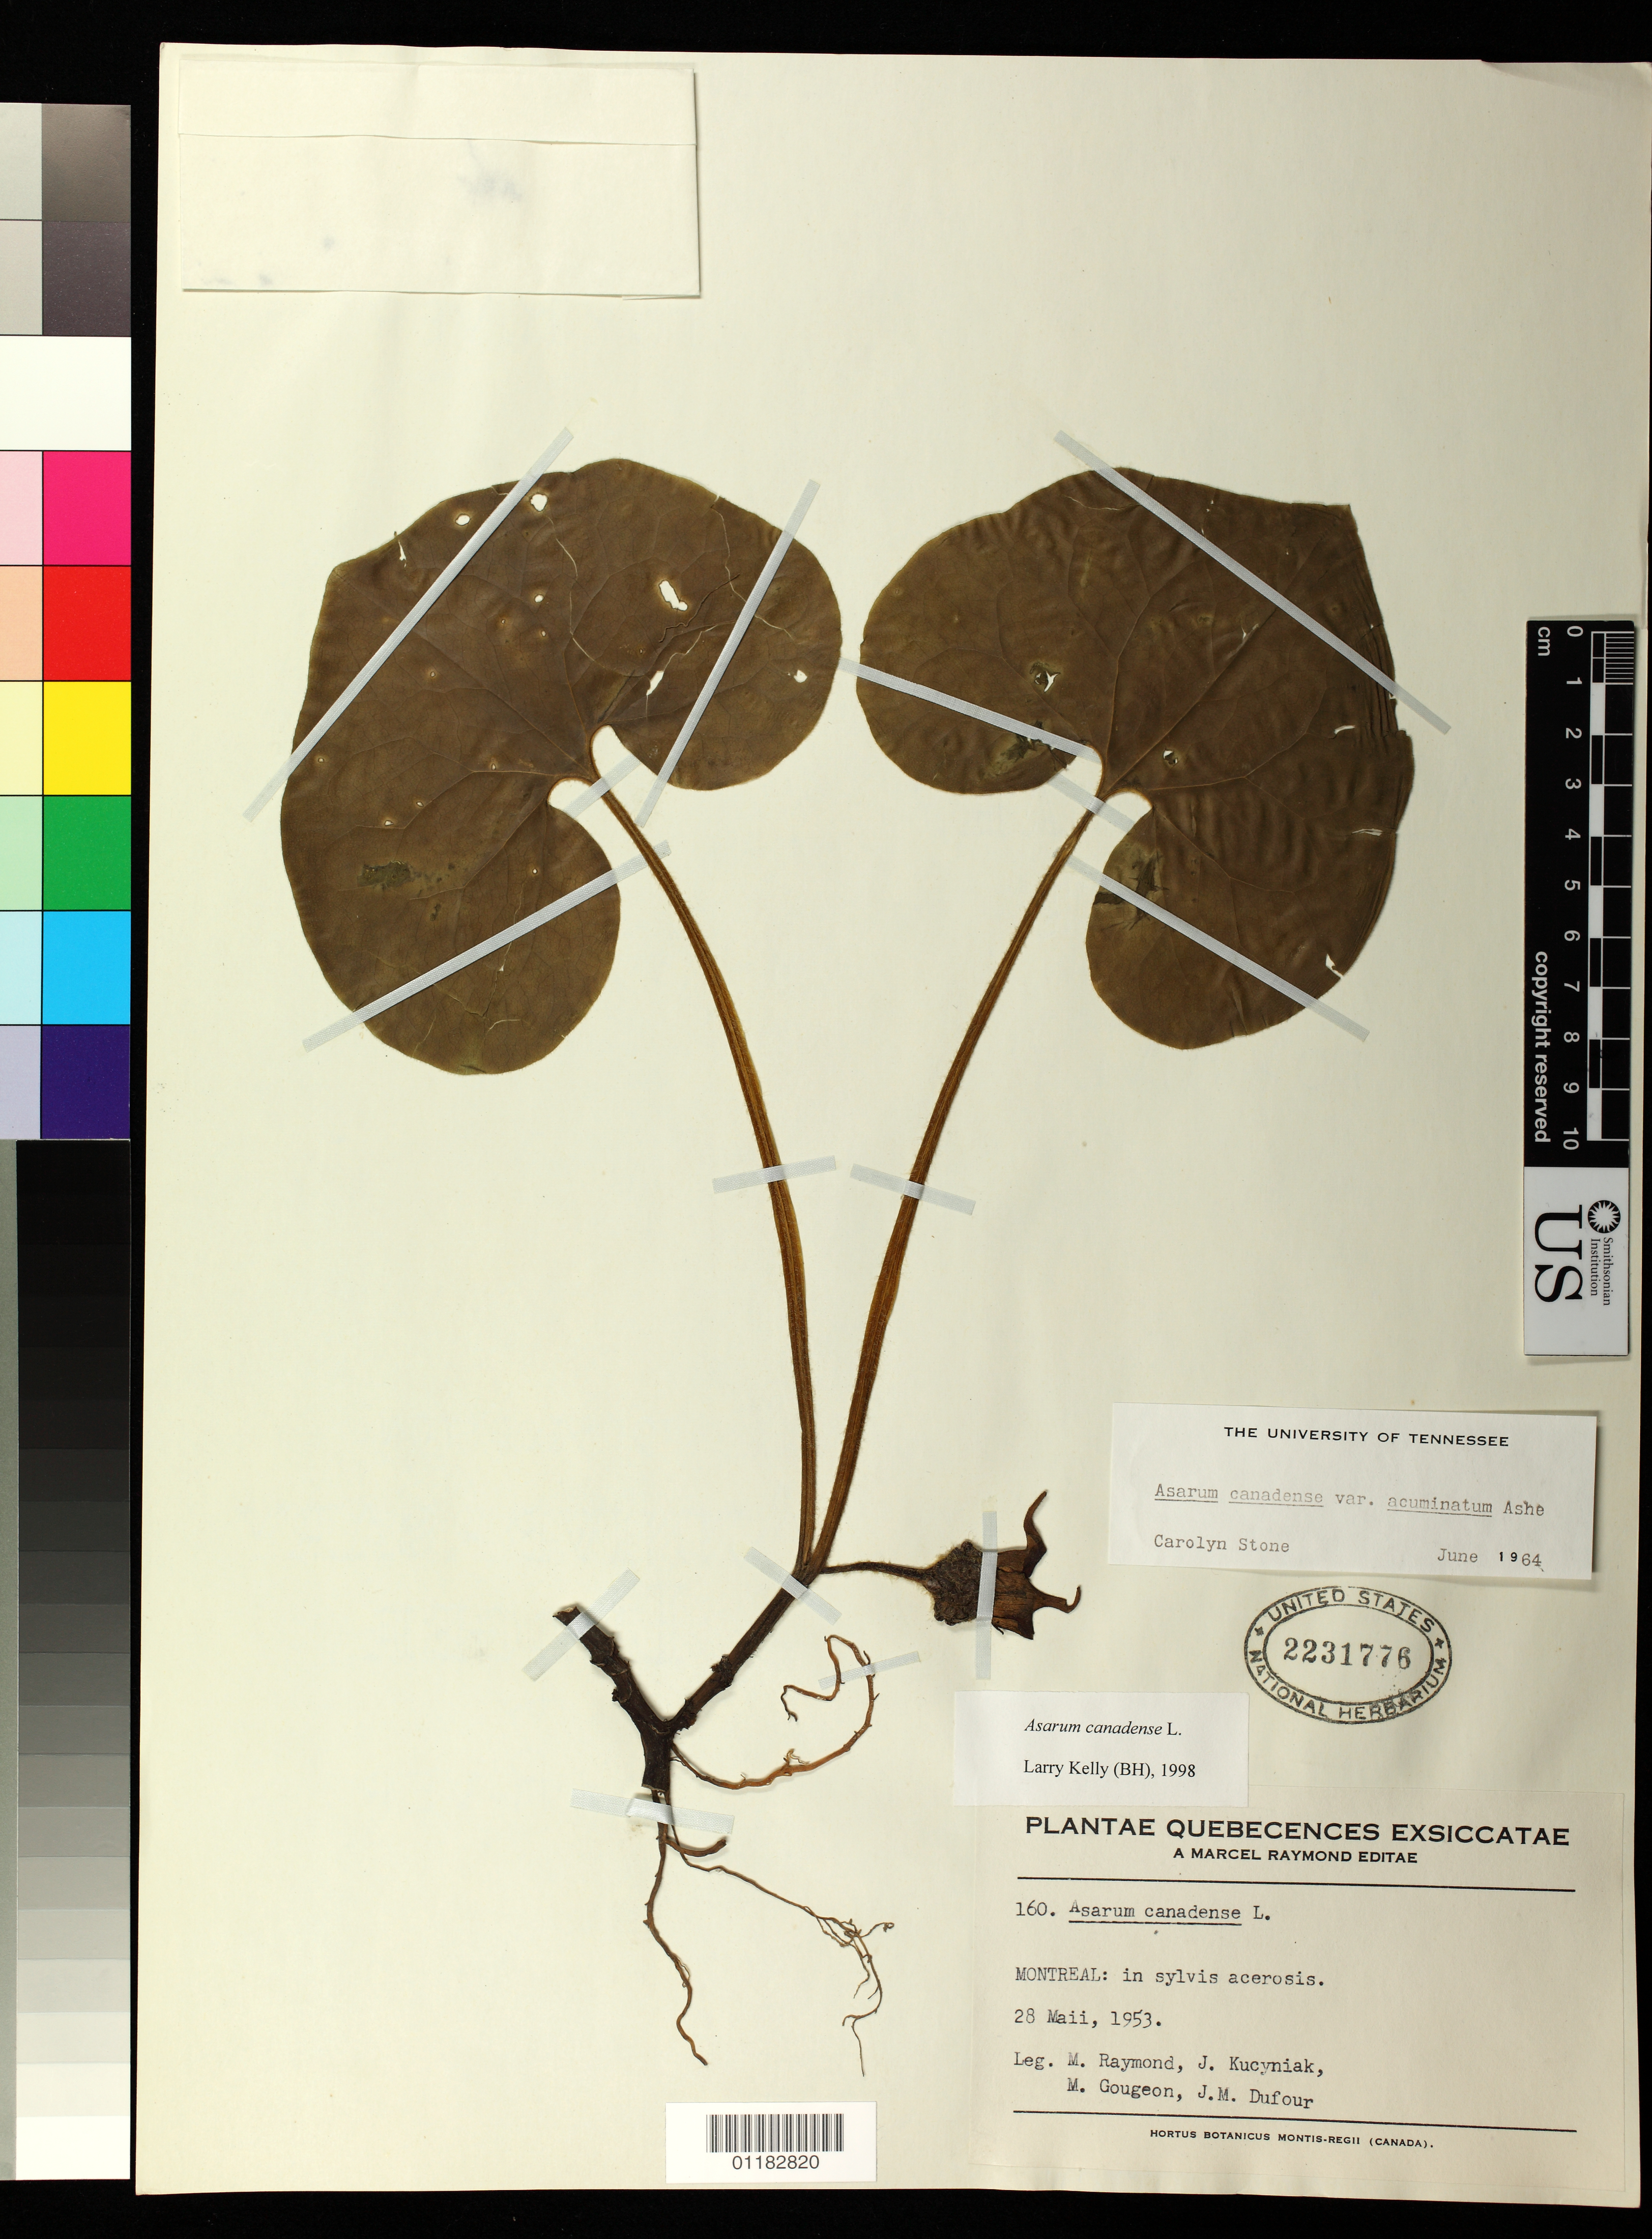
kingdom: Plantae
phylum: Tracheophyta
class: Magnoliopsida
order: Piperales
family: Aristolochiaceae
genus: Asarum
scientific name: Asarum canadense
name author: L.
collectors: M. Raymond, J. Kucyniak, M. Gougeon & J. Dufour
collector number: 160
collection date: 1953-05-28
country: Canada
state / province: Quebec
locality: Montreal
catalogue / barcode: US 2231776